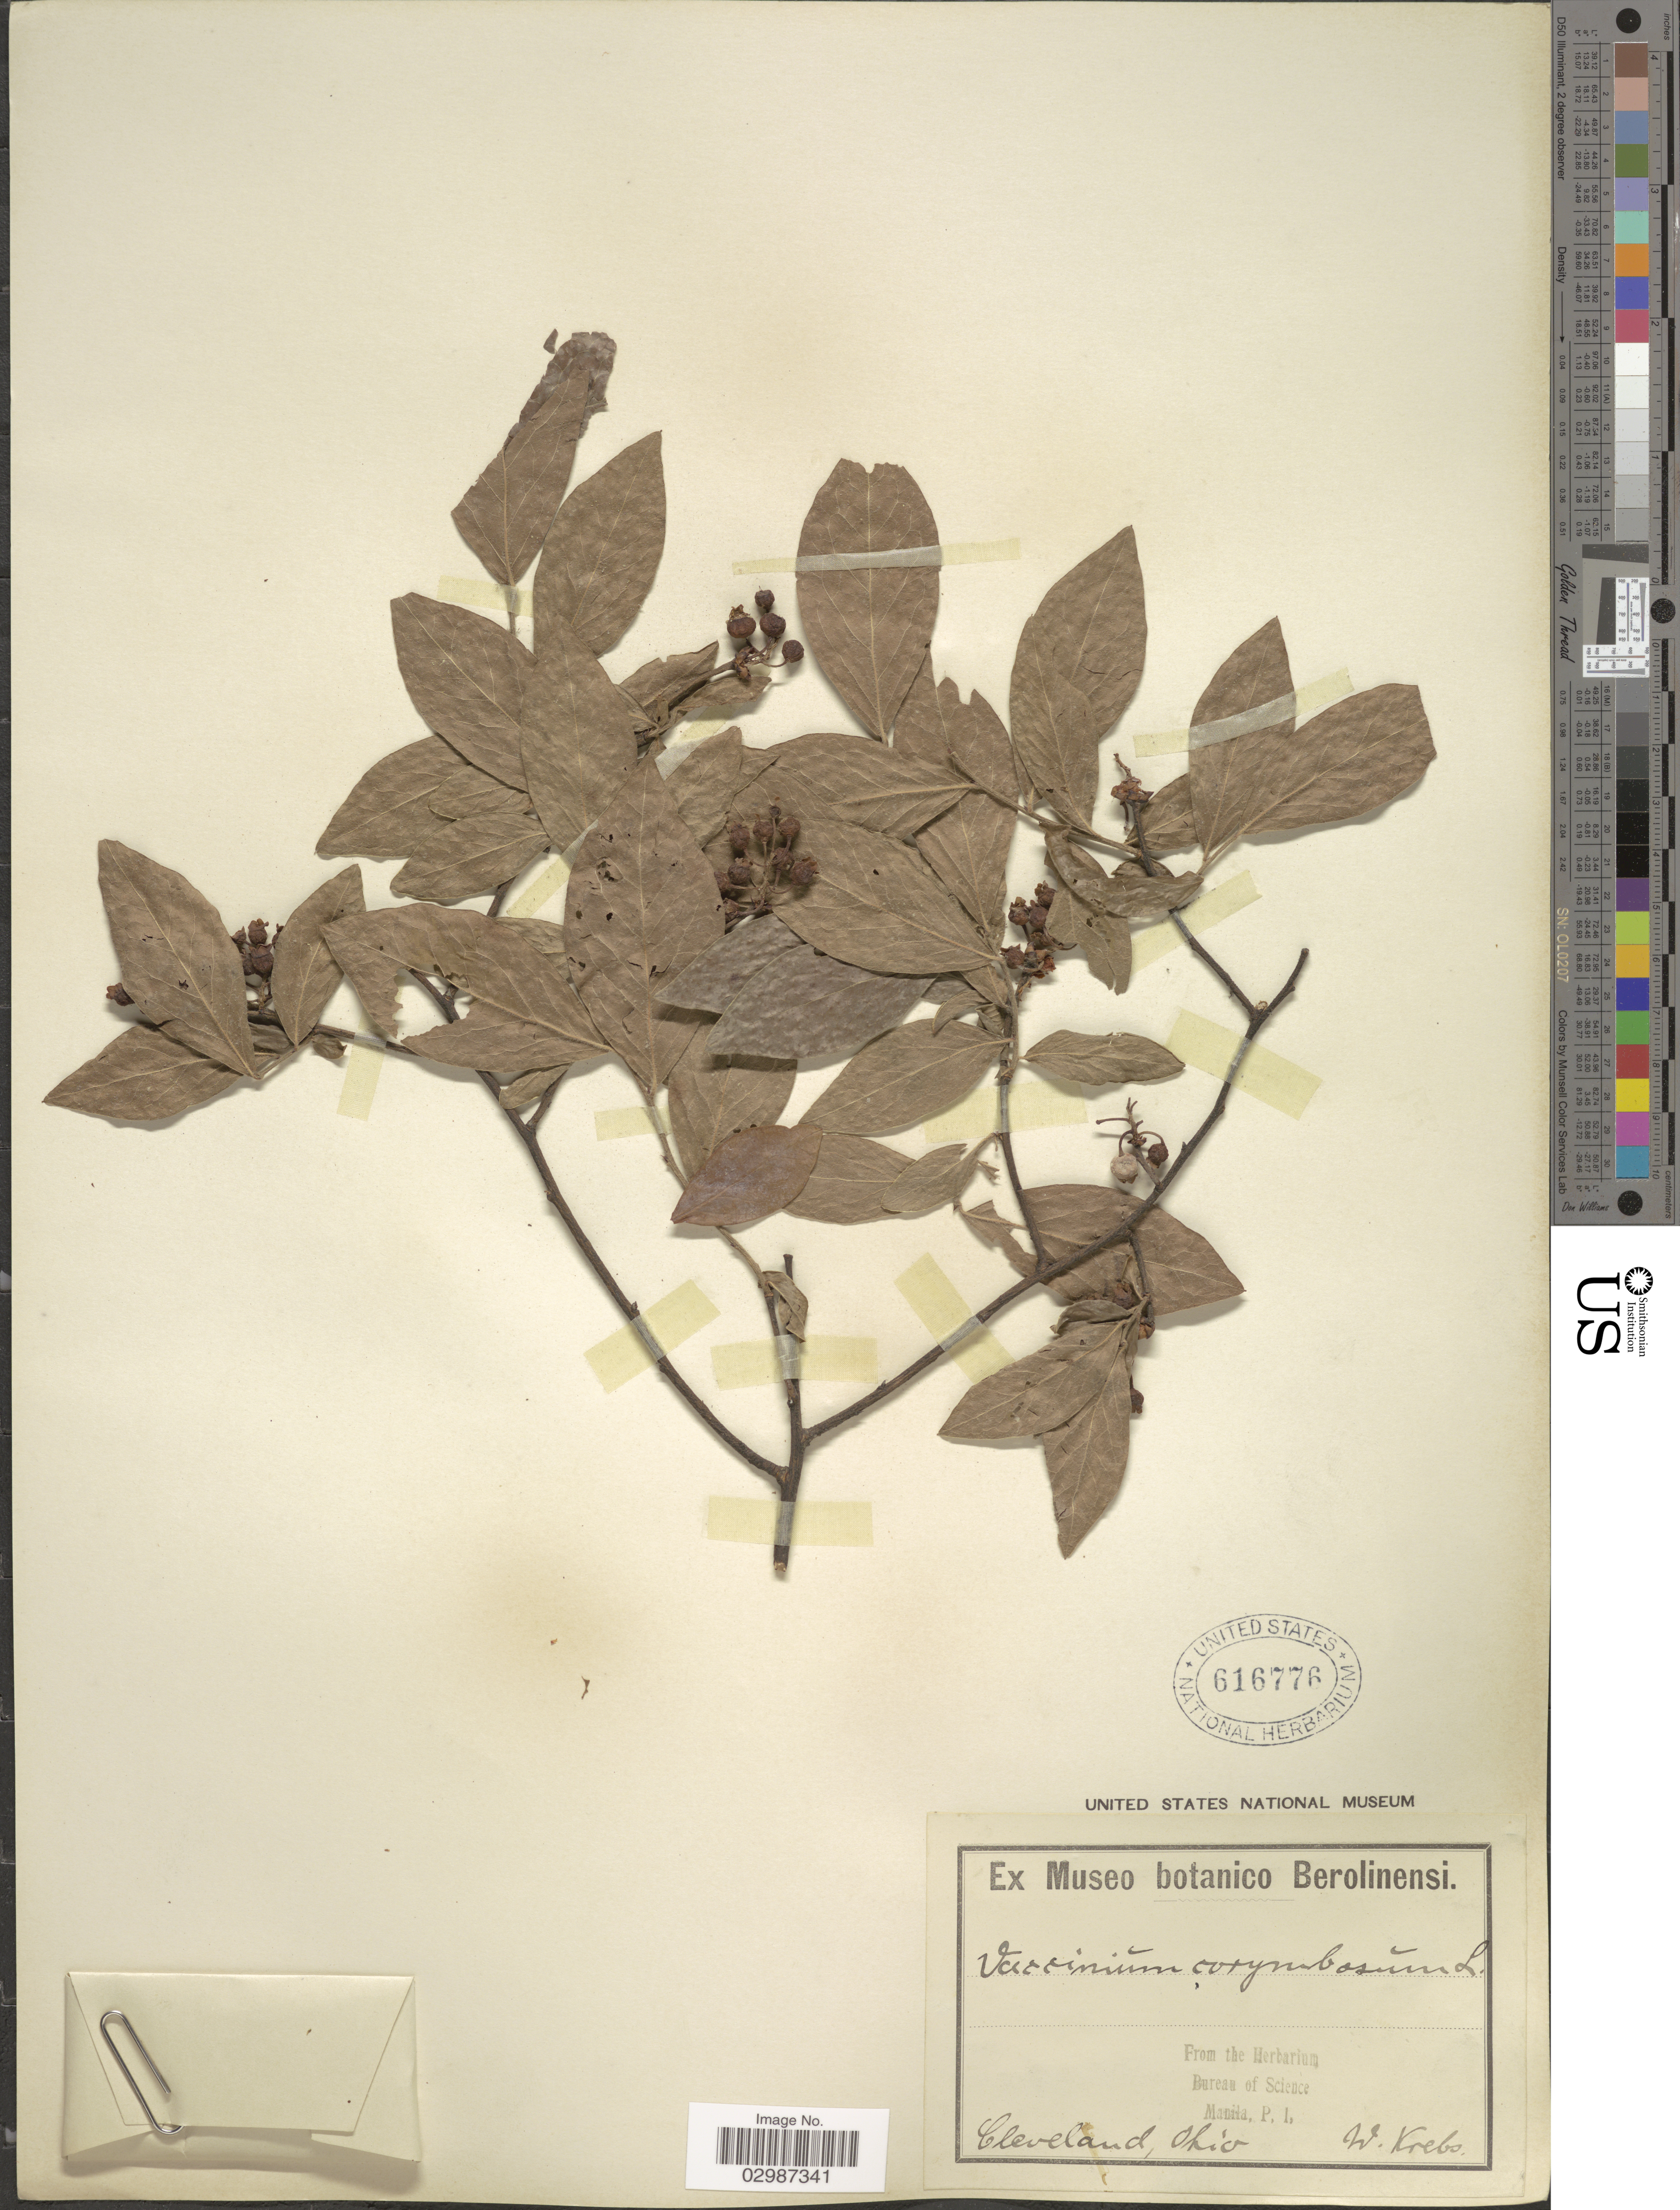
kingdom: Plantae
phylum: Tracheophyta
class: Magnoliopsida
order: Ericales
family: Ericaceae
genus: Vaccinium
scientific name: Vaccinium atrococcum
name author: (A. Gray) A. Heller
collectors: W. Krebs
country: United States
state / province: Ohio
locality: Cleveland.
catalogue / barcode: US 616776